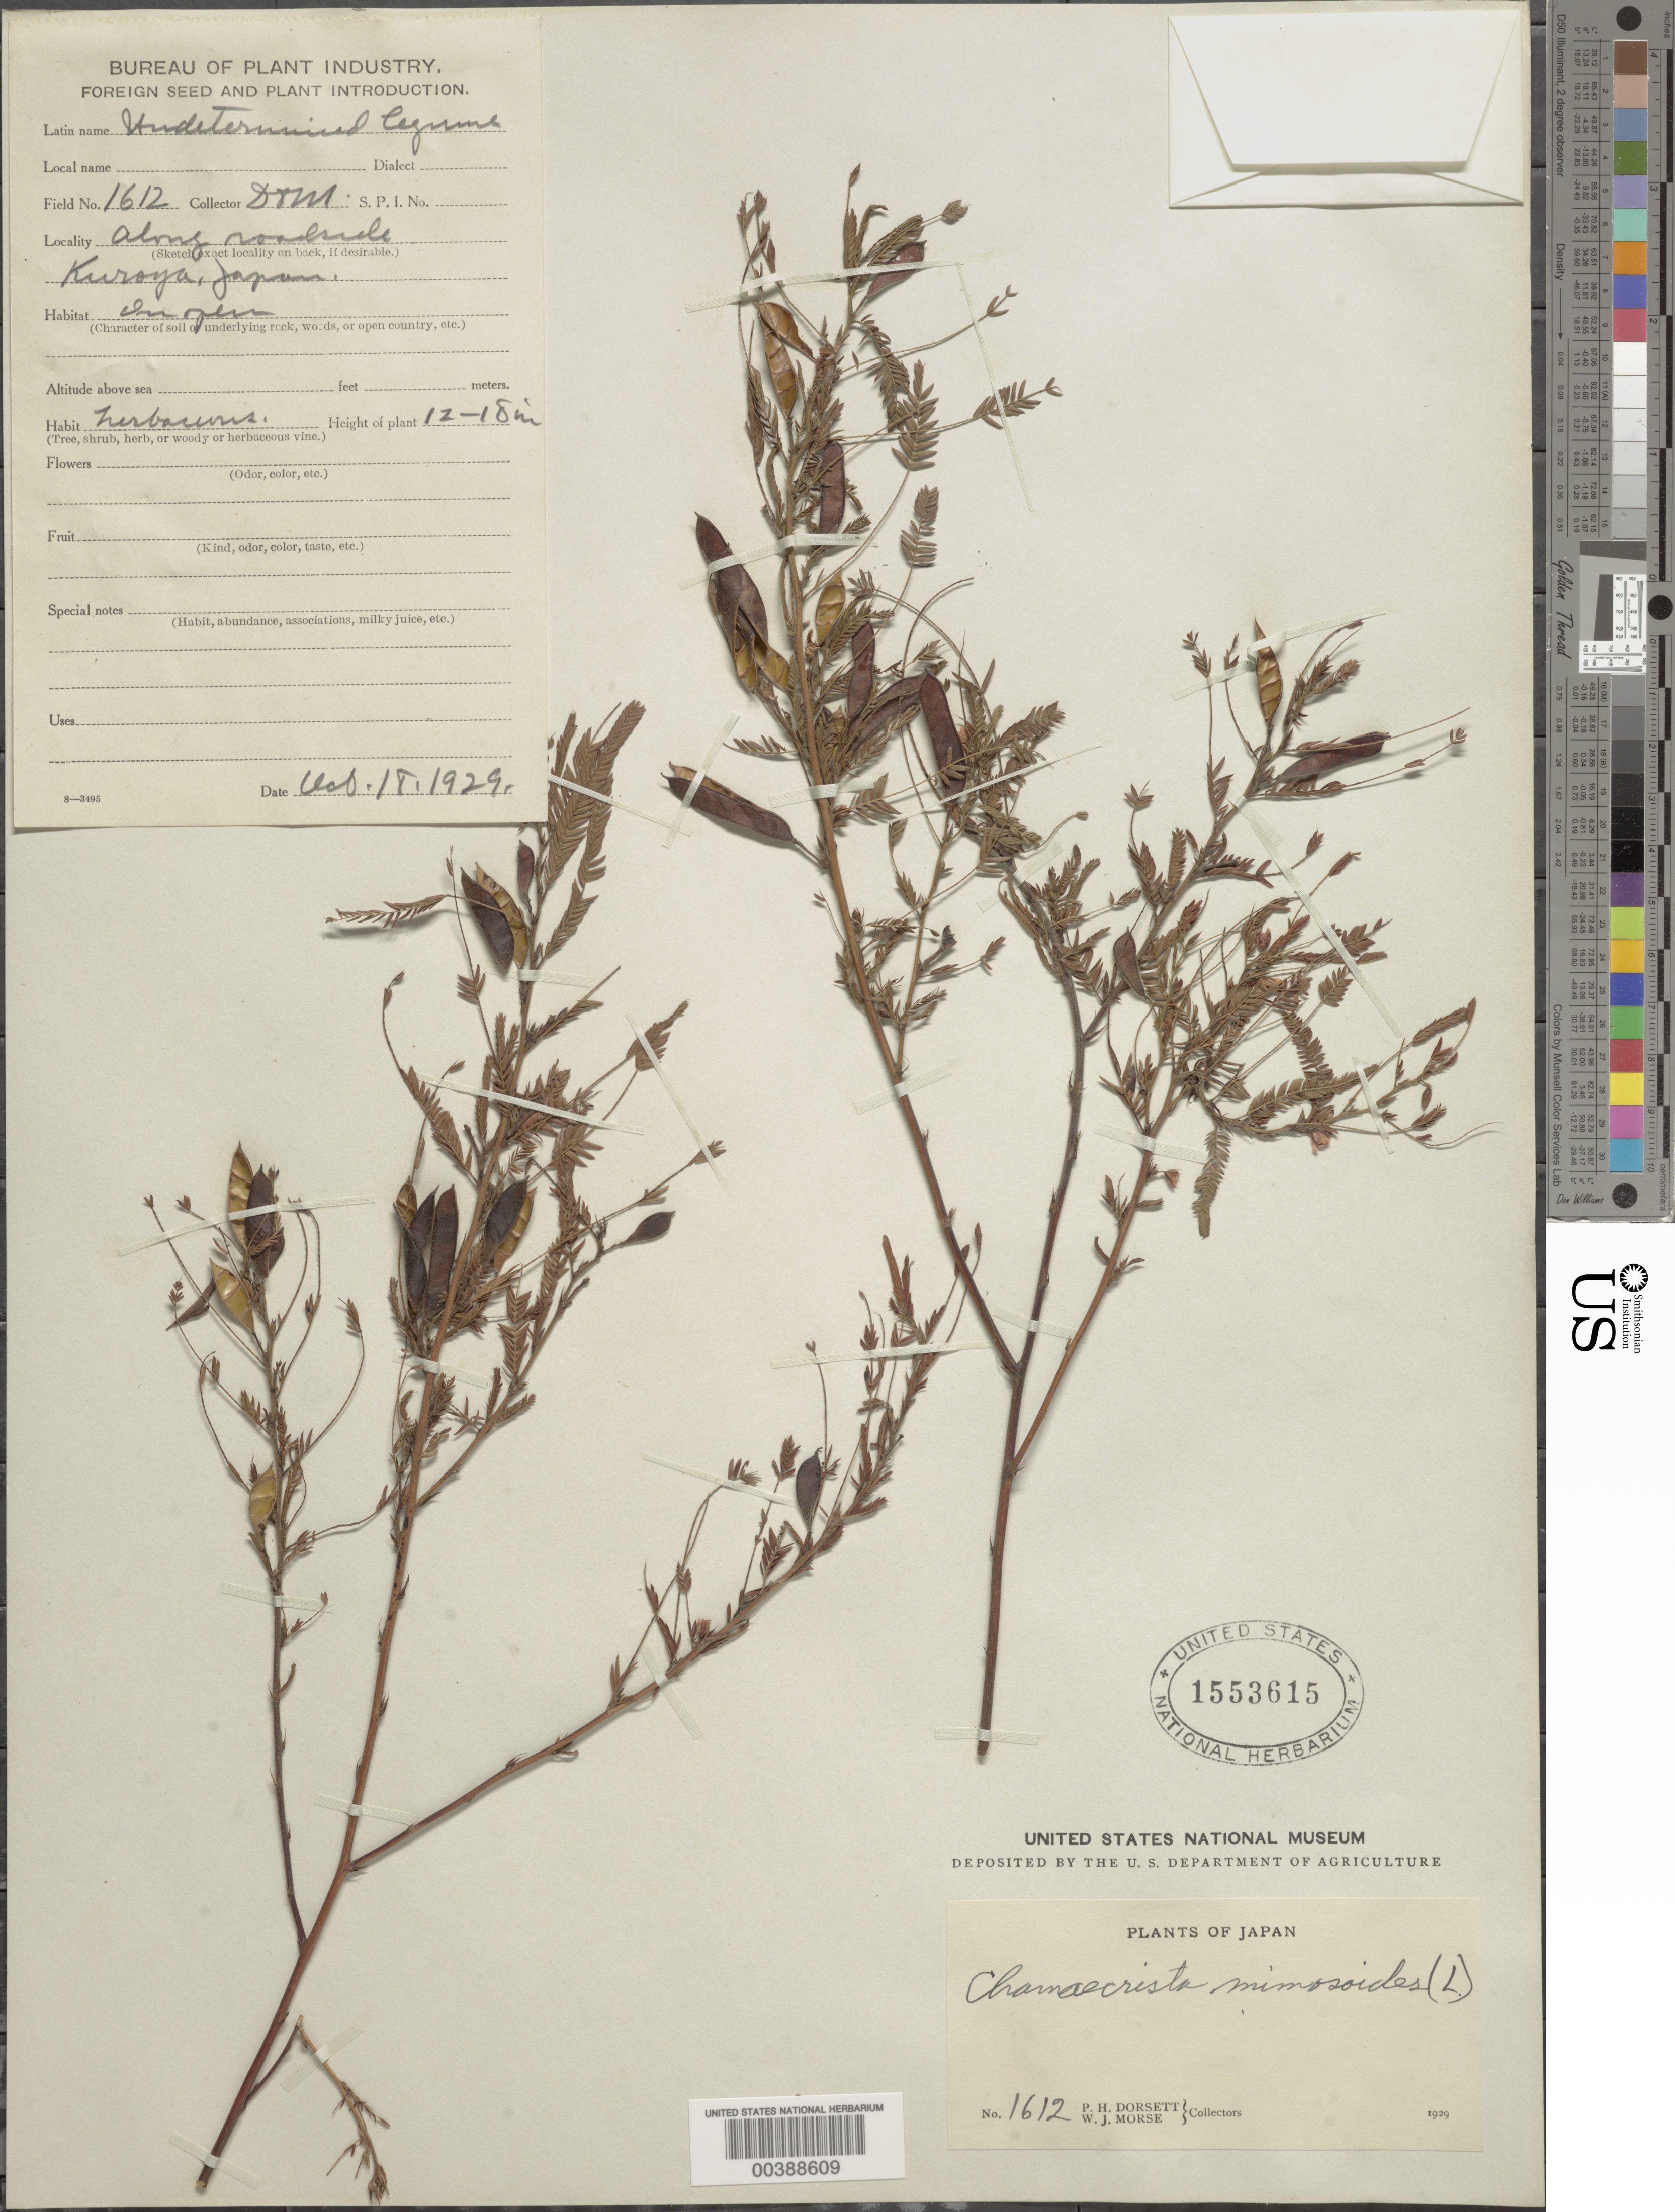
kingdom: Plantae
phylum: Tracheophyta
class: Magnoliopsida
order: Fabales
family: Fabaceae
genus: Chamaecrista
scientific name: Chamaecrista mimosoides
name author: (L.) Greene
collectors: P. H. Dorsett & W. J. Morse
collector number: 1612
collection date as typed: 18 Oct 1929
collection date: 1929-10-18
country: Japan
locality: Kuroya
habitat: Along roadside in open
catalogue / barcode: US 1553615